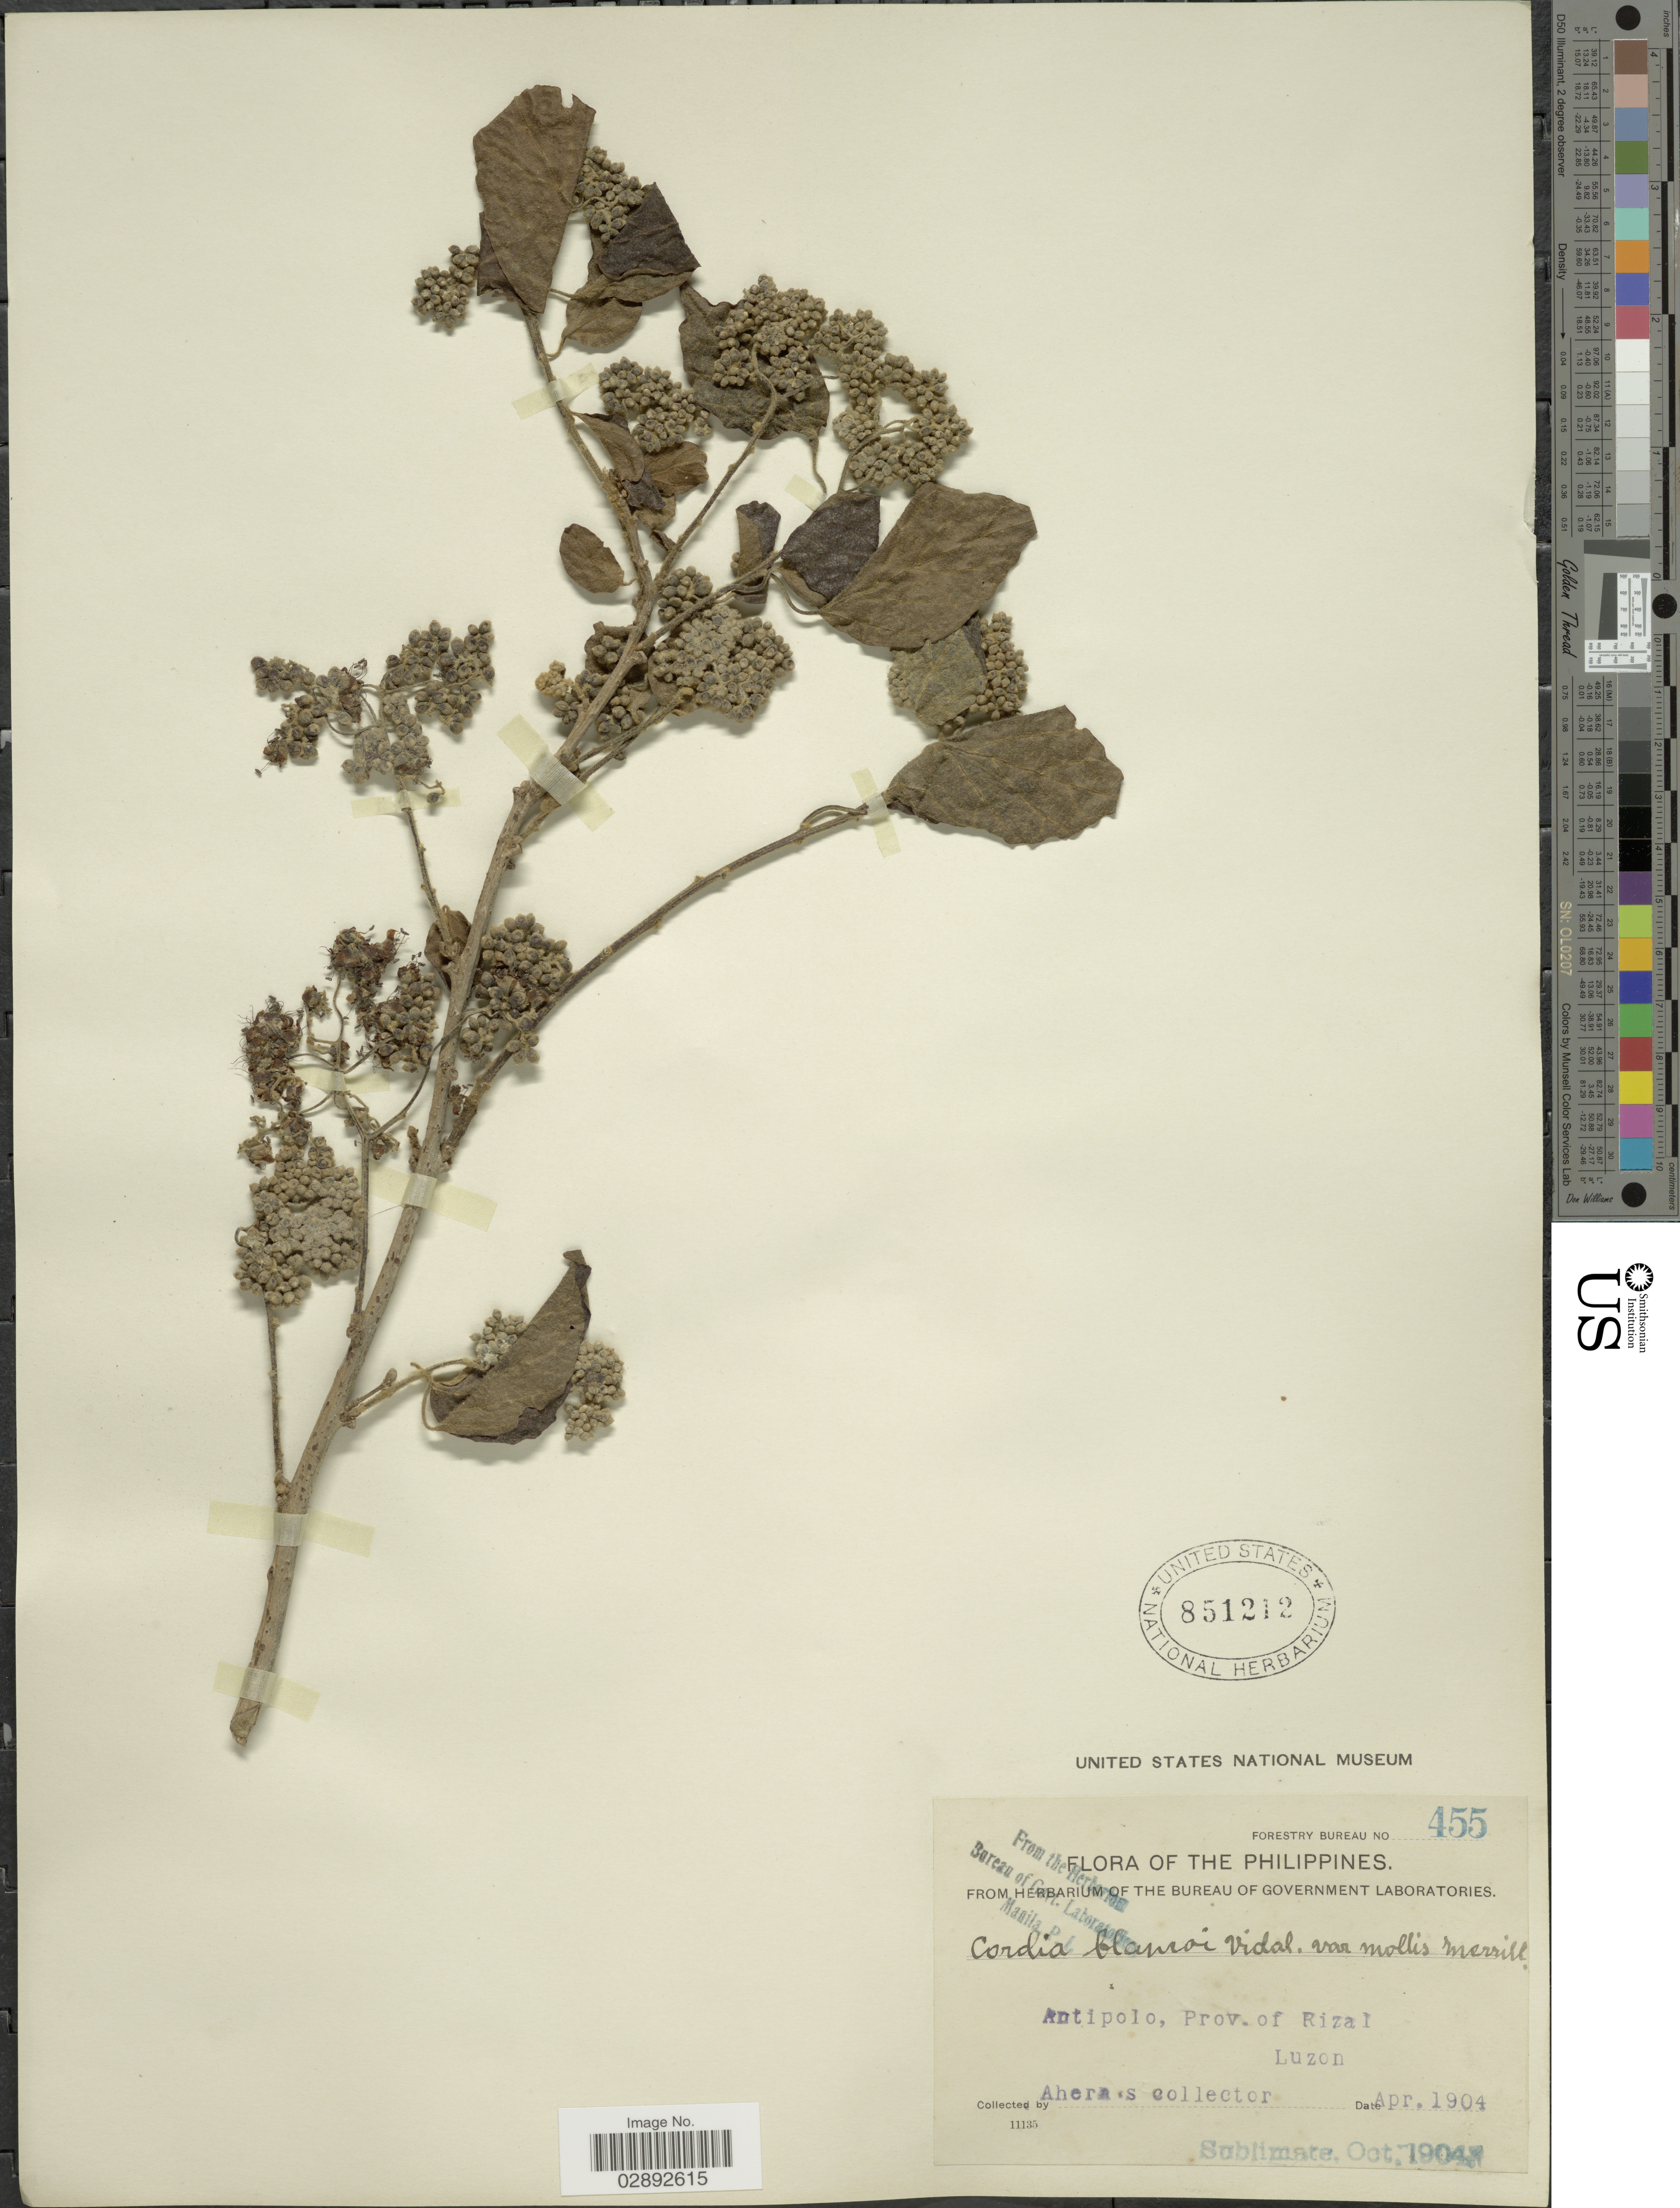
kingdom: Plantae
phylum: Tracheophyta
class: Magnoliopsida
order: Boraginales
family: Cordiaceae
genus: Cordia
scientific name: Cordia dichotoma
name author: G. Forst.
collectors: Ahern's collector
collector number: Forestry Bureau 455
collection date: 1904-04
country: Philippines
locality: Antipolo, Prov. of Rizal. Luzon.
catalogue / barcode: US 851212